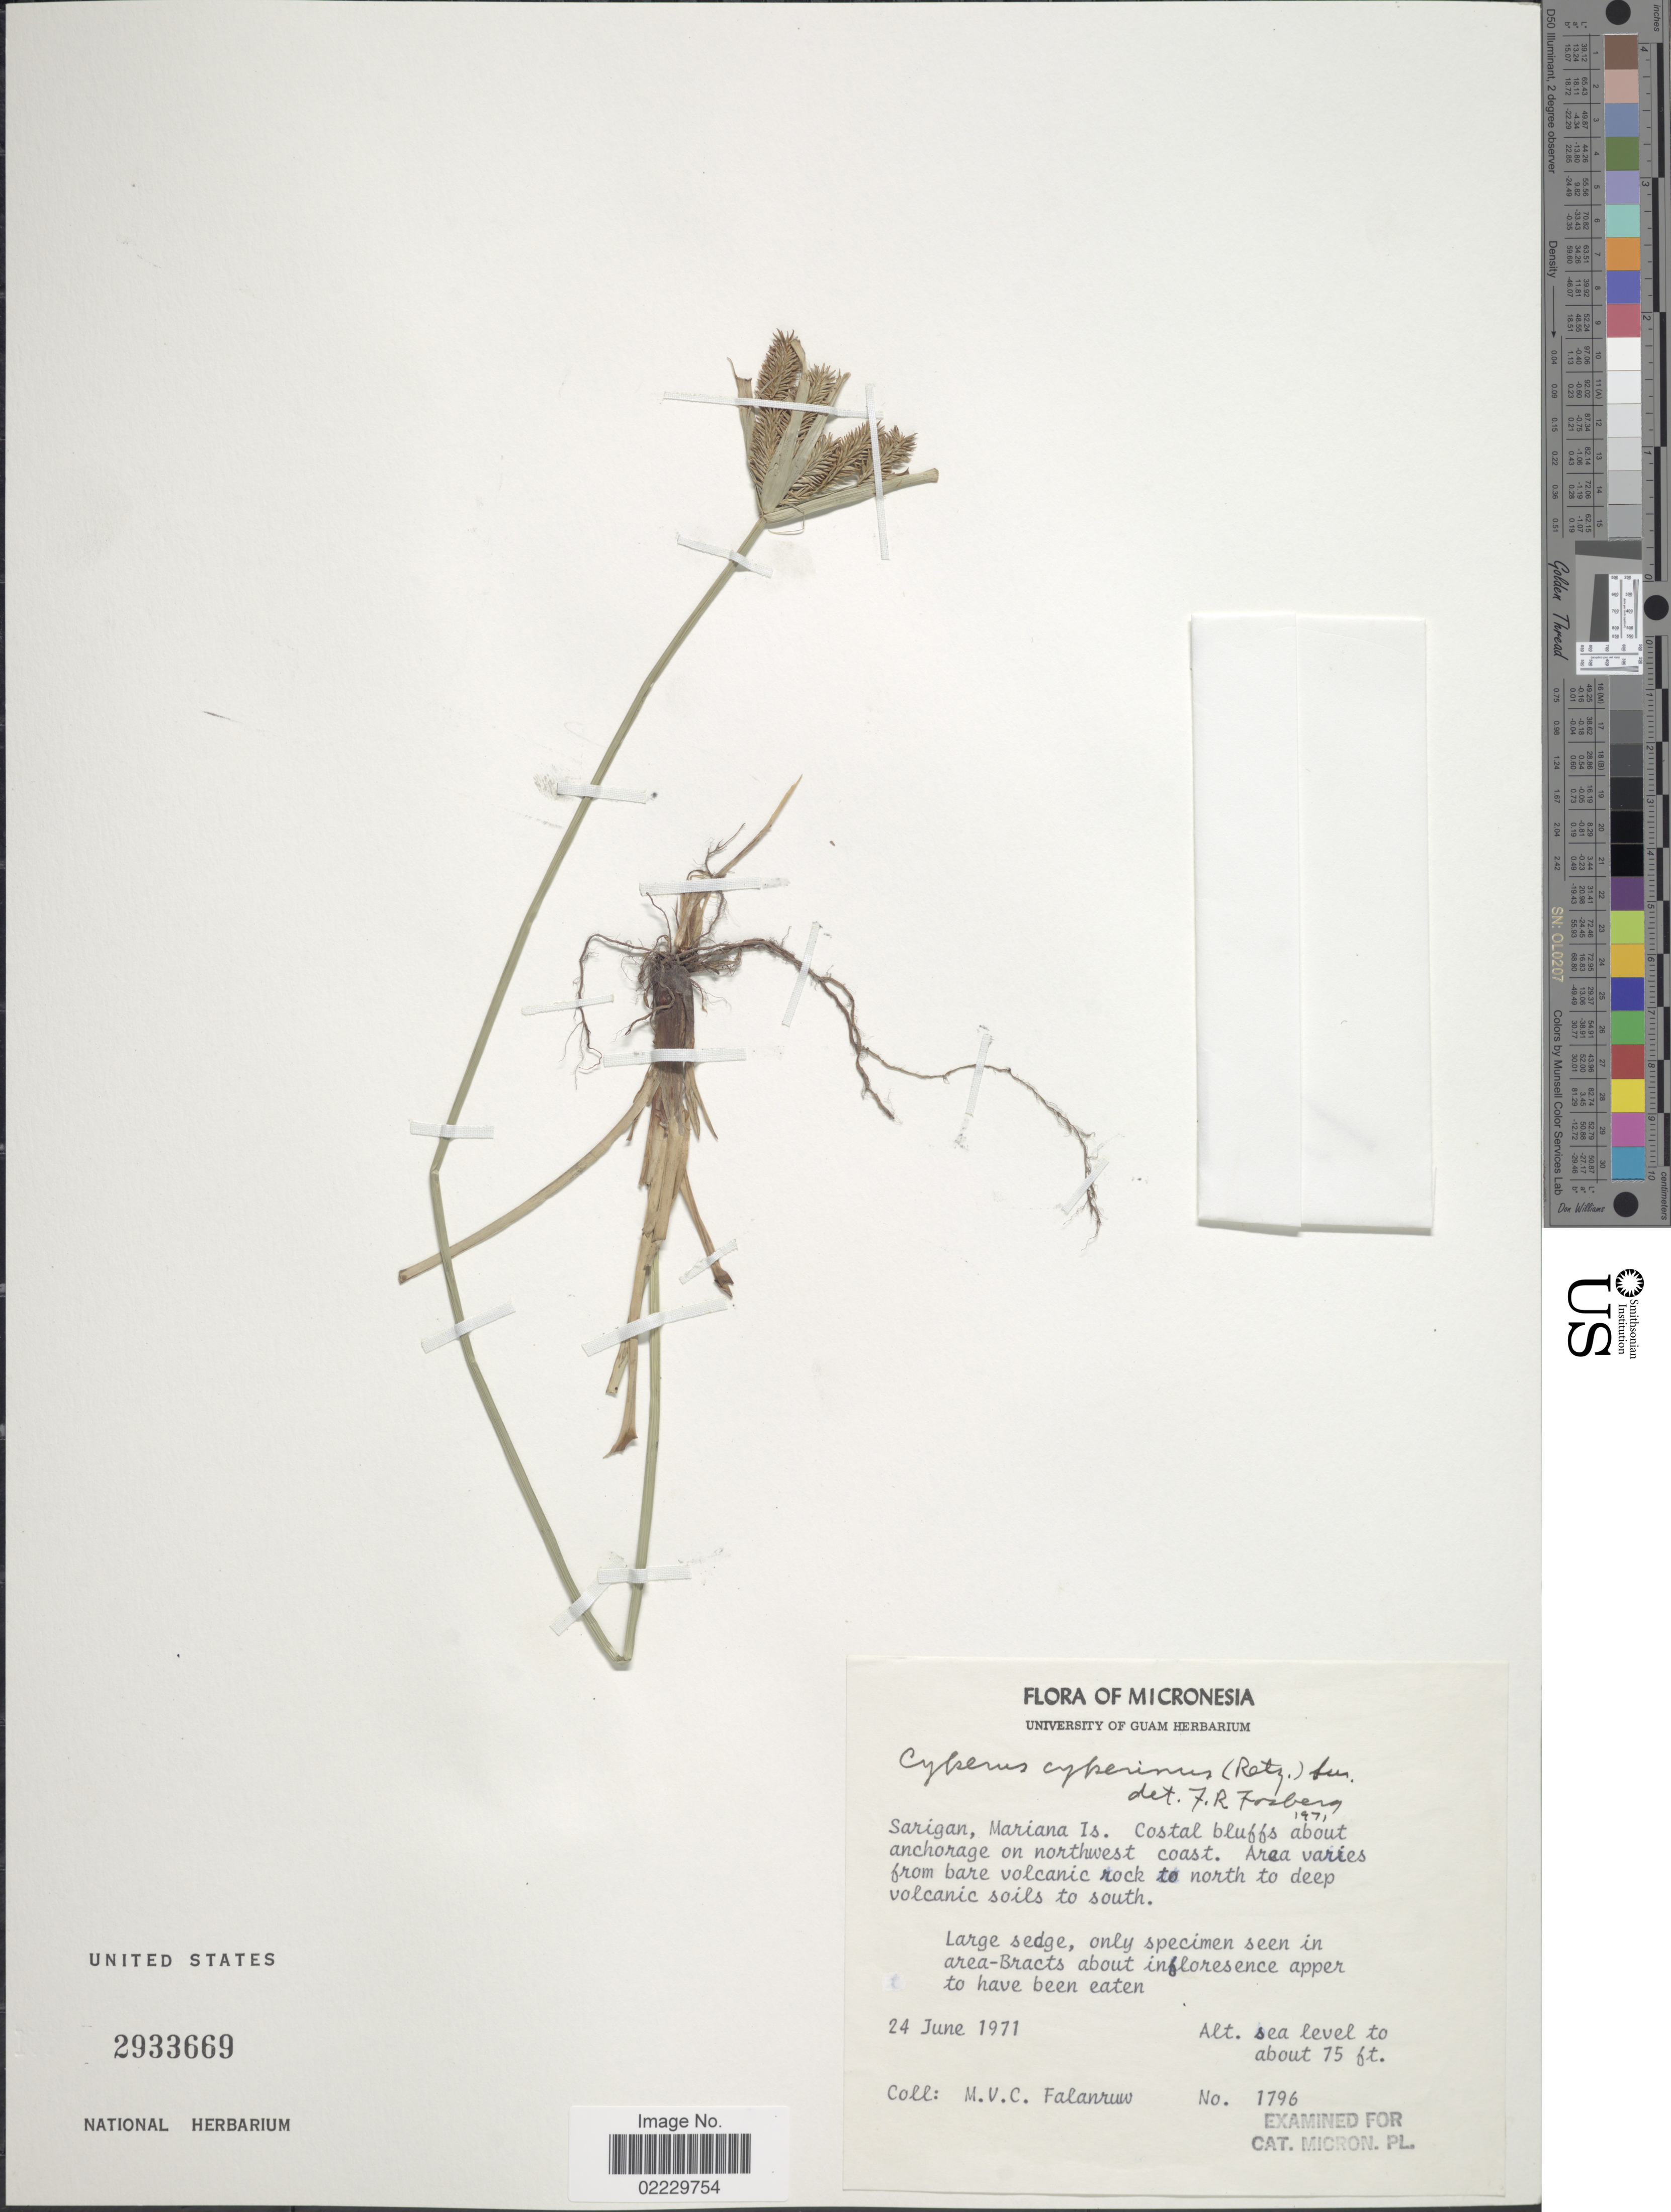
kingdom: Plantae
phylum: Tracheophyta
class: Liliopsida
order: Poales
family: Cyperaceae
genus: Cyperus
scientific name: Cyperus cyperinus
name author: (Retz.) Valck. Sur.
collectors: M. V. Falanruw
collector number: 1796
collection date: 1971-06-24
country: Northern Mariana Islands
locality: Micronesia, Sarigan, Marianas Is.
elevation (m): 23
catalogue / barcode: US 2933669